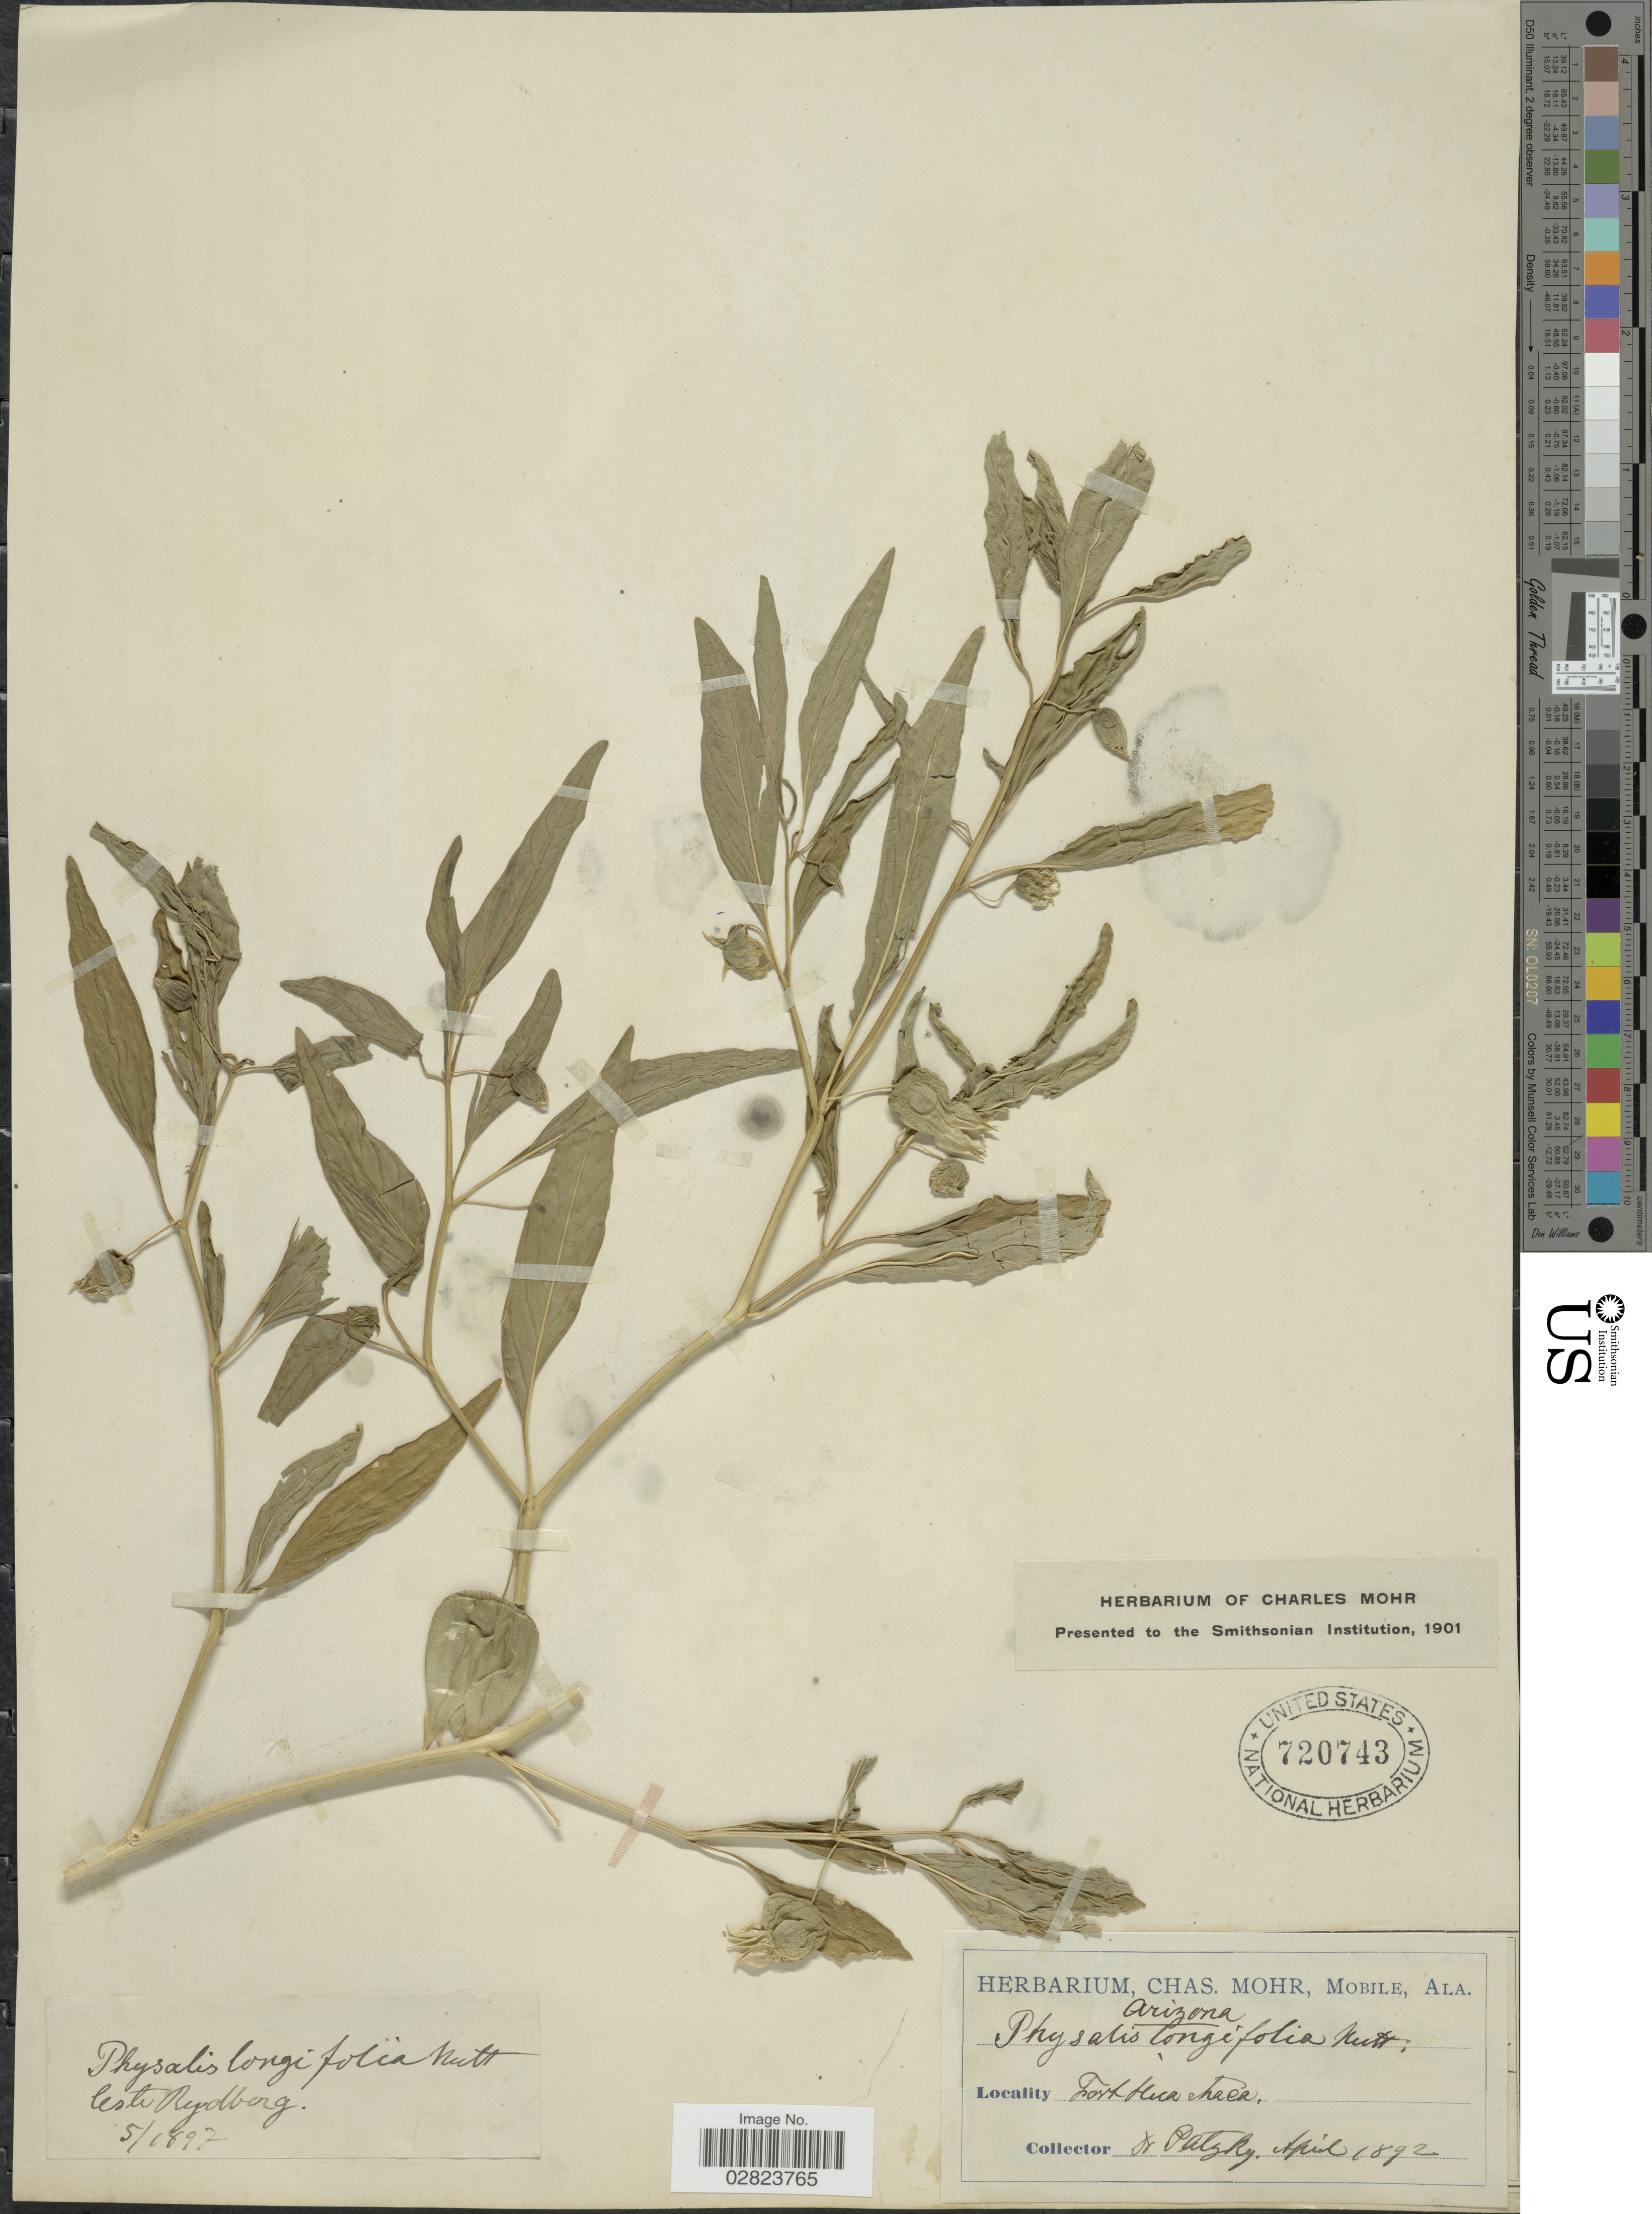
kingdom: Plantae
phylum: Tracheophyta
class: Magnoliopsida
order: Solanales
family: Solanaceae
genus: Physalis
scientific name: Physalis longifolia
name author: Nutt.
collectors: -. Patzky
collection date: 1892-04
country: United States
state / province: Arizona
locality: Fort Huachaca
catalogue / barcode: US 720743